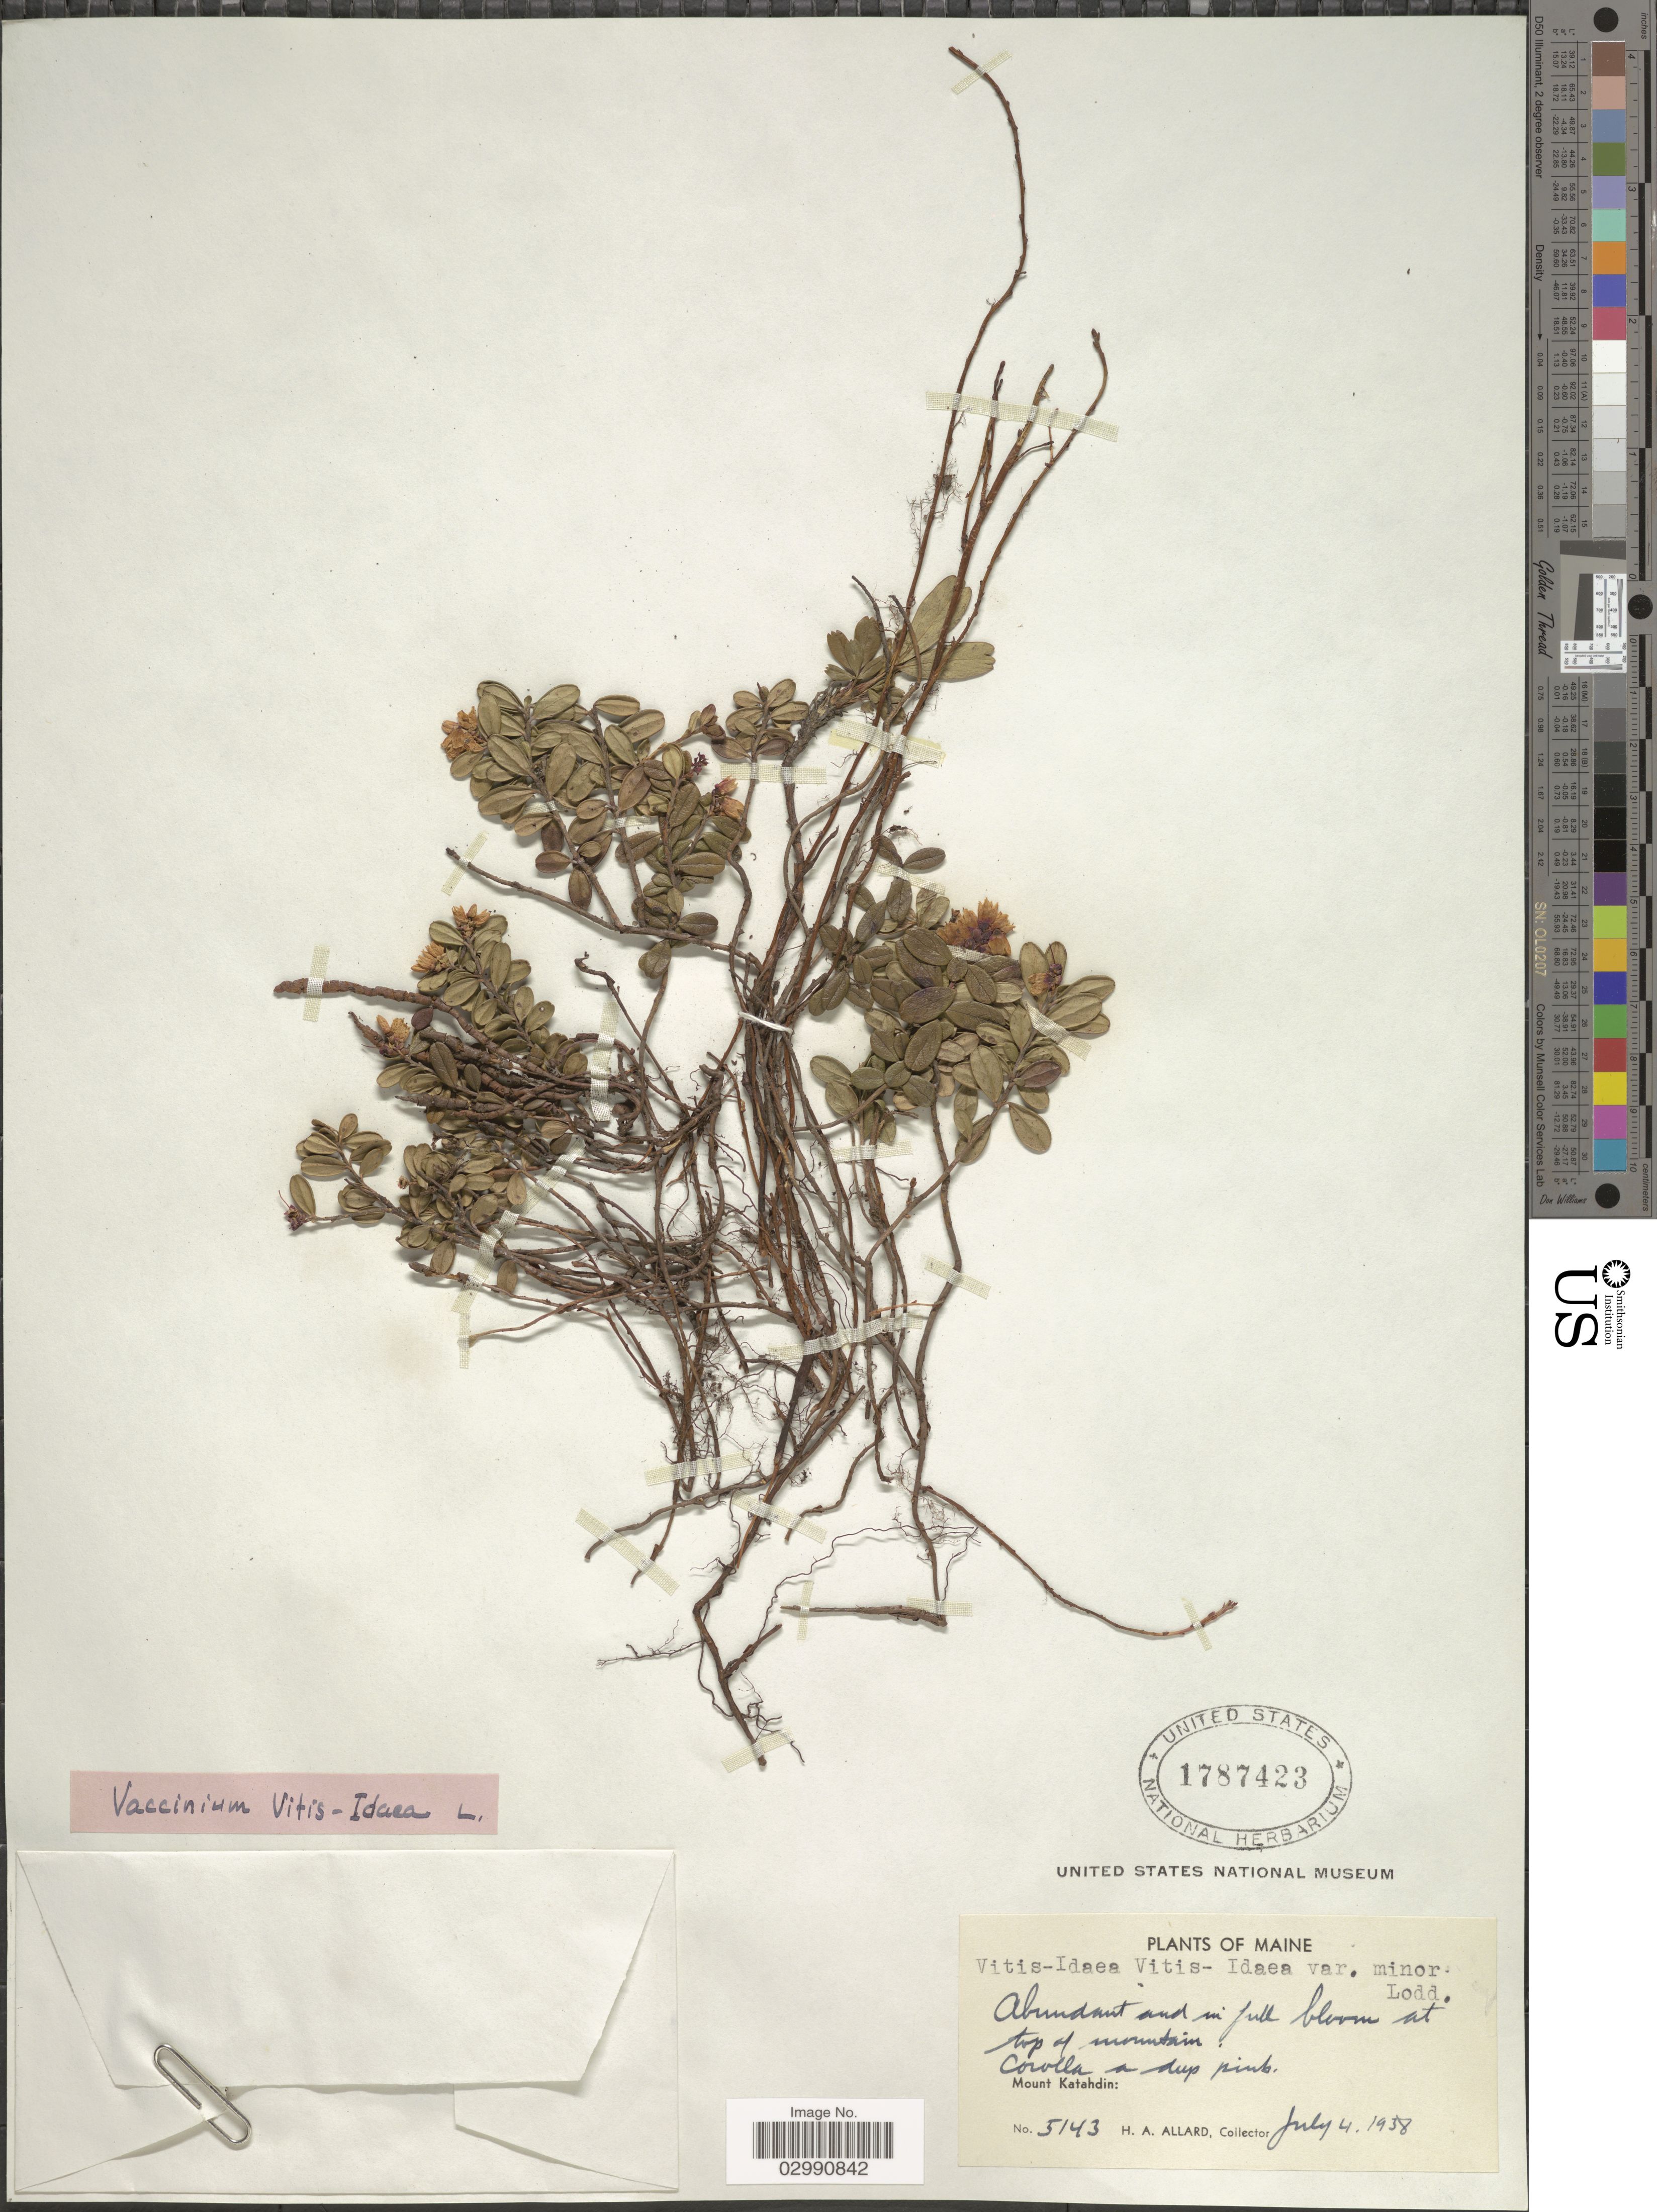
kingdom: Plantae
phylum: Tracheophyta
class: Magnoliopsida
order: Ericales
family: Ericaceae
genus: Vaccinium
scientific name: Vaccinium vitis-idaea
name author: L.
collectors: H. A. Allard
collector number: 5143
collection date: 1938-07-04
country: United States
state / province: Maine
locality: Top of mountain. Mount Katahdin.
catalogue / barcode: US 1787423